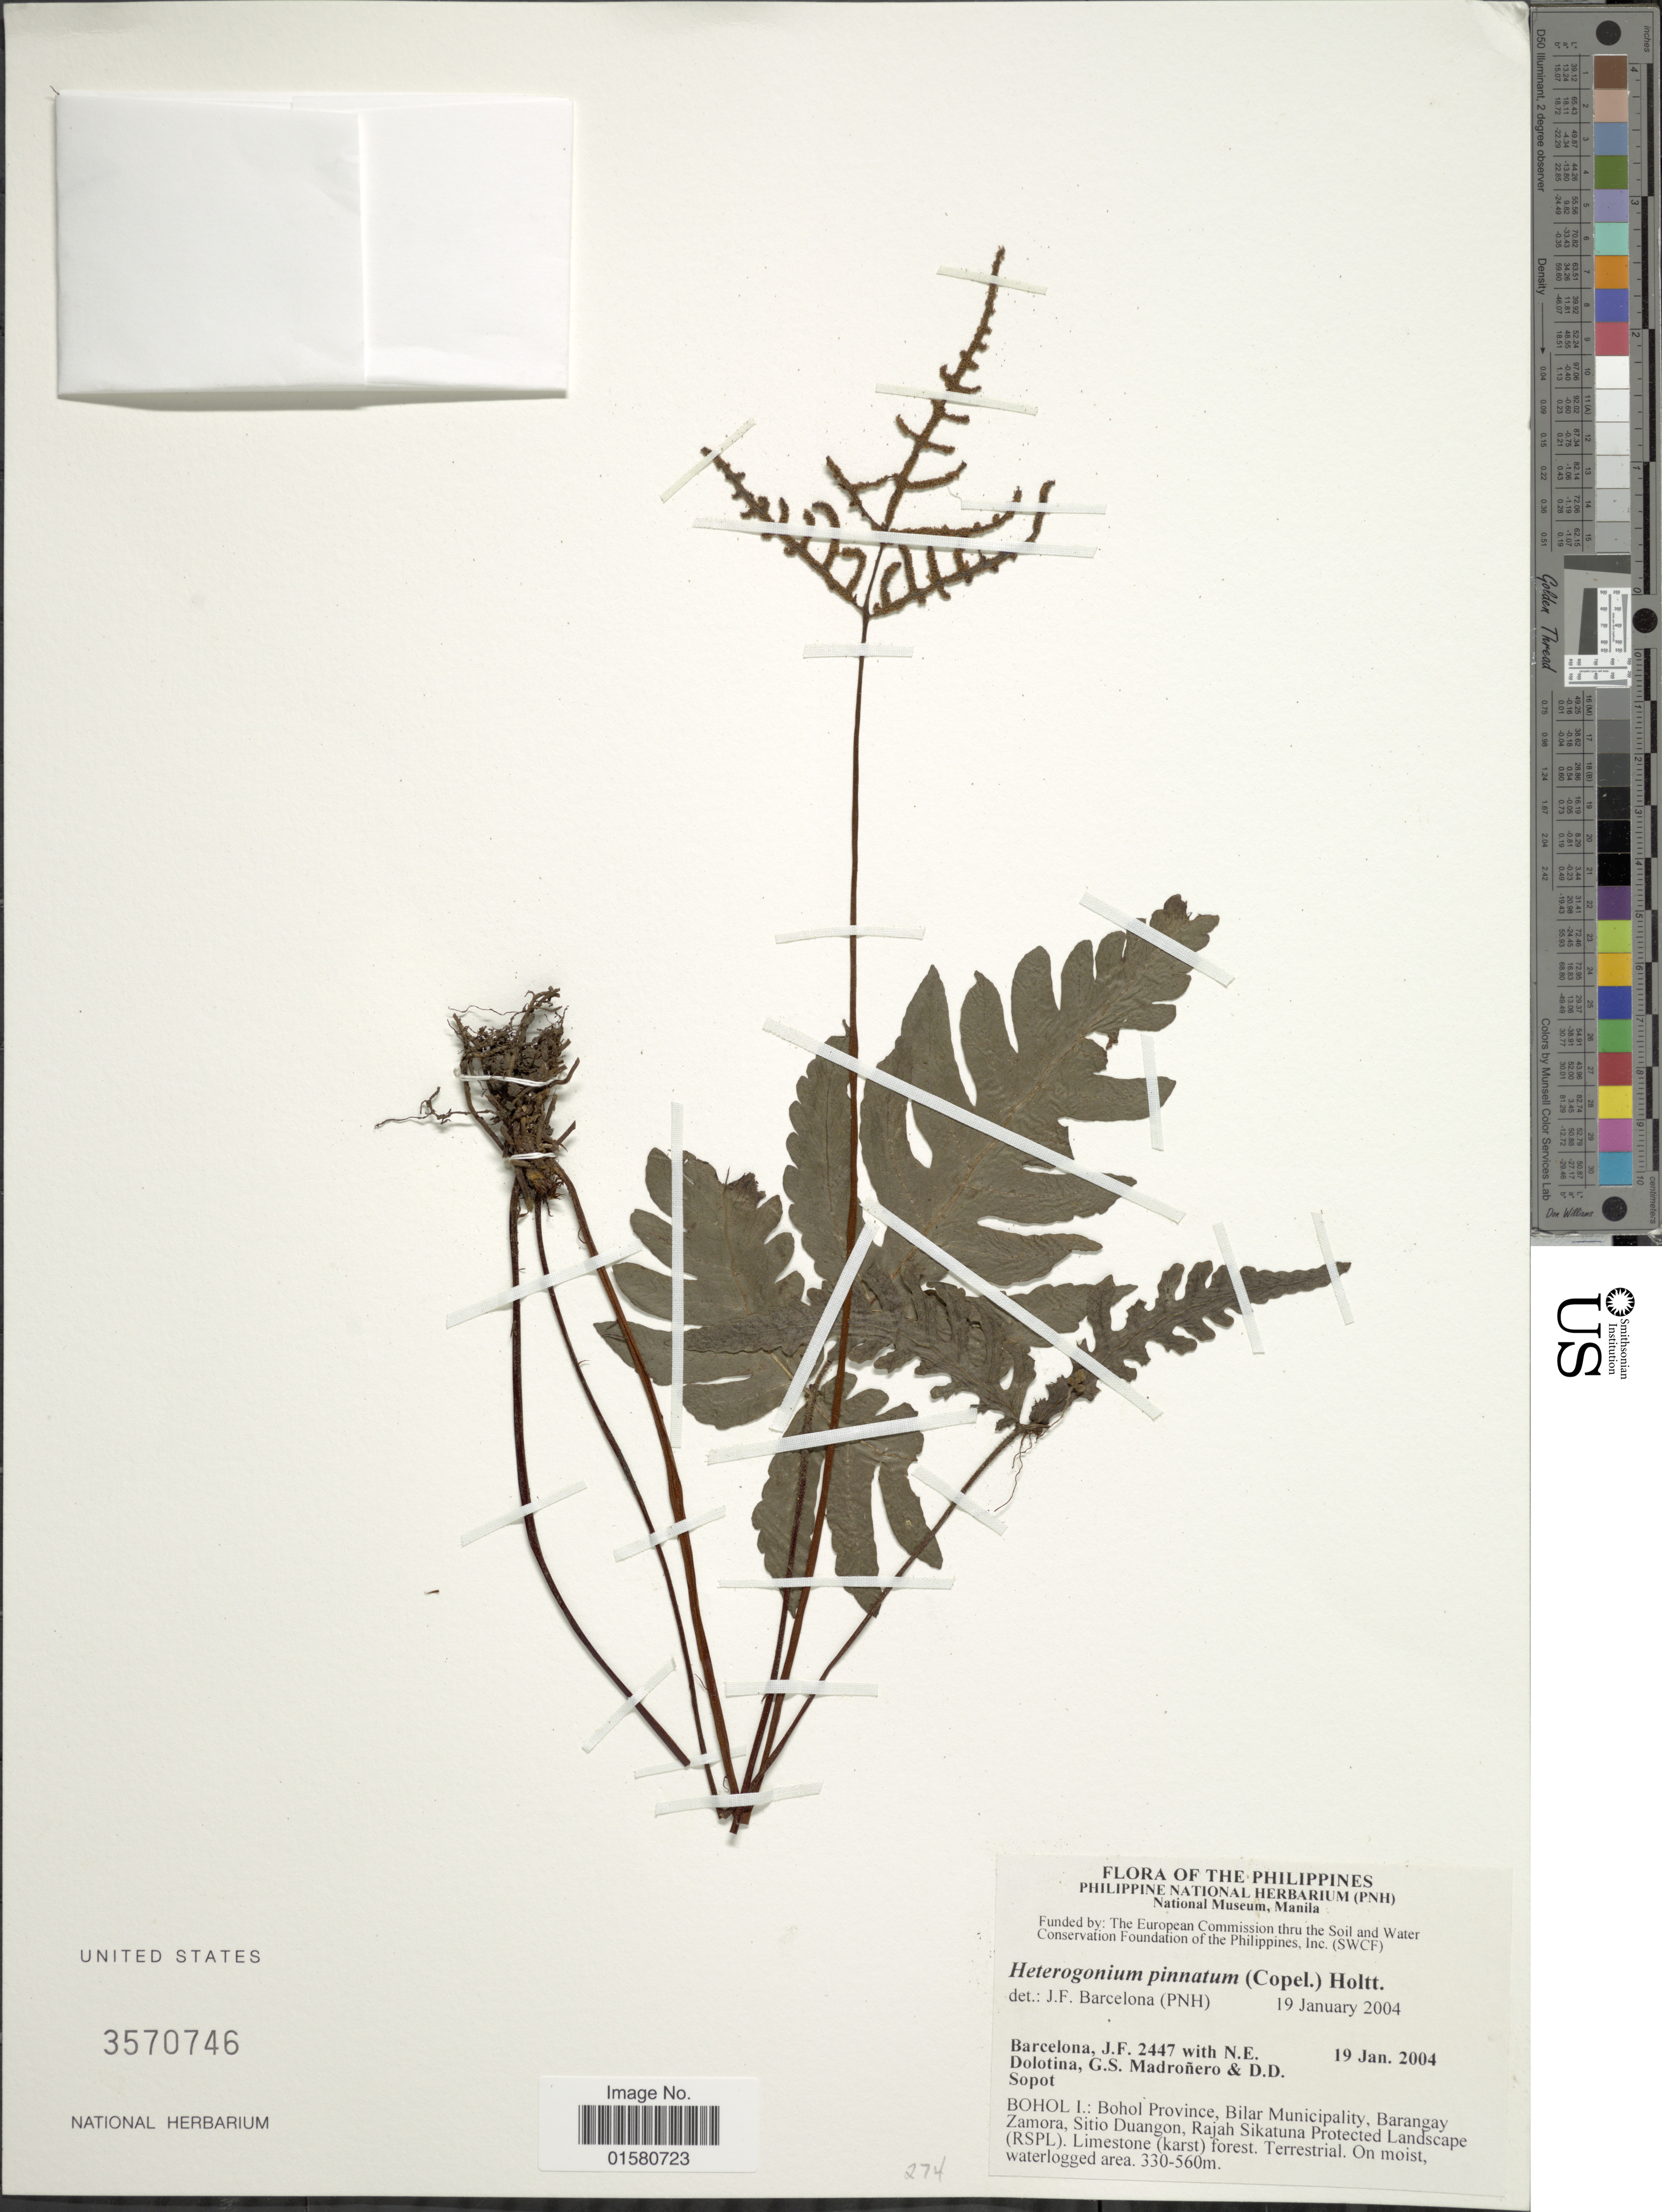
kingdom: Plantae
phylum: Tracheophyta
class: Polypodiopsida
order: Polypodiales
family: Tectariaceae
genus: Tectaria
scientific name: Tectaria aurita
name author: (Sw.) Chandra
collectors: J. F. Barcelona, N. Dolotina, D. Sopot & D. Sopot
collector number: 2447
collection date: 2004-01-19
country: Philippines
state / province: Central Visayas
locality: Bohol I.: Bohol Province, Bilar Municipality, Barangay Zamora, Sitio Duangon, Rajah Sikatuna Protected Landscape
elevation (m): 330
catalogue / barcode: US 3570746